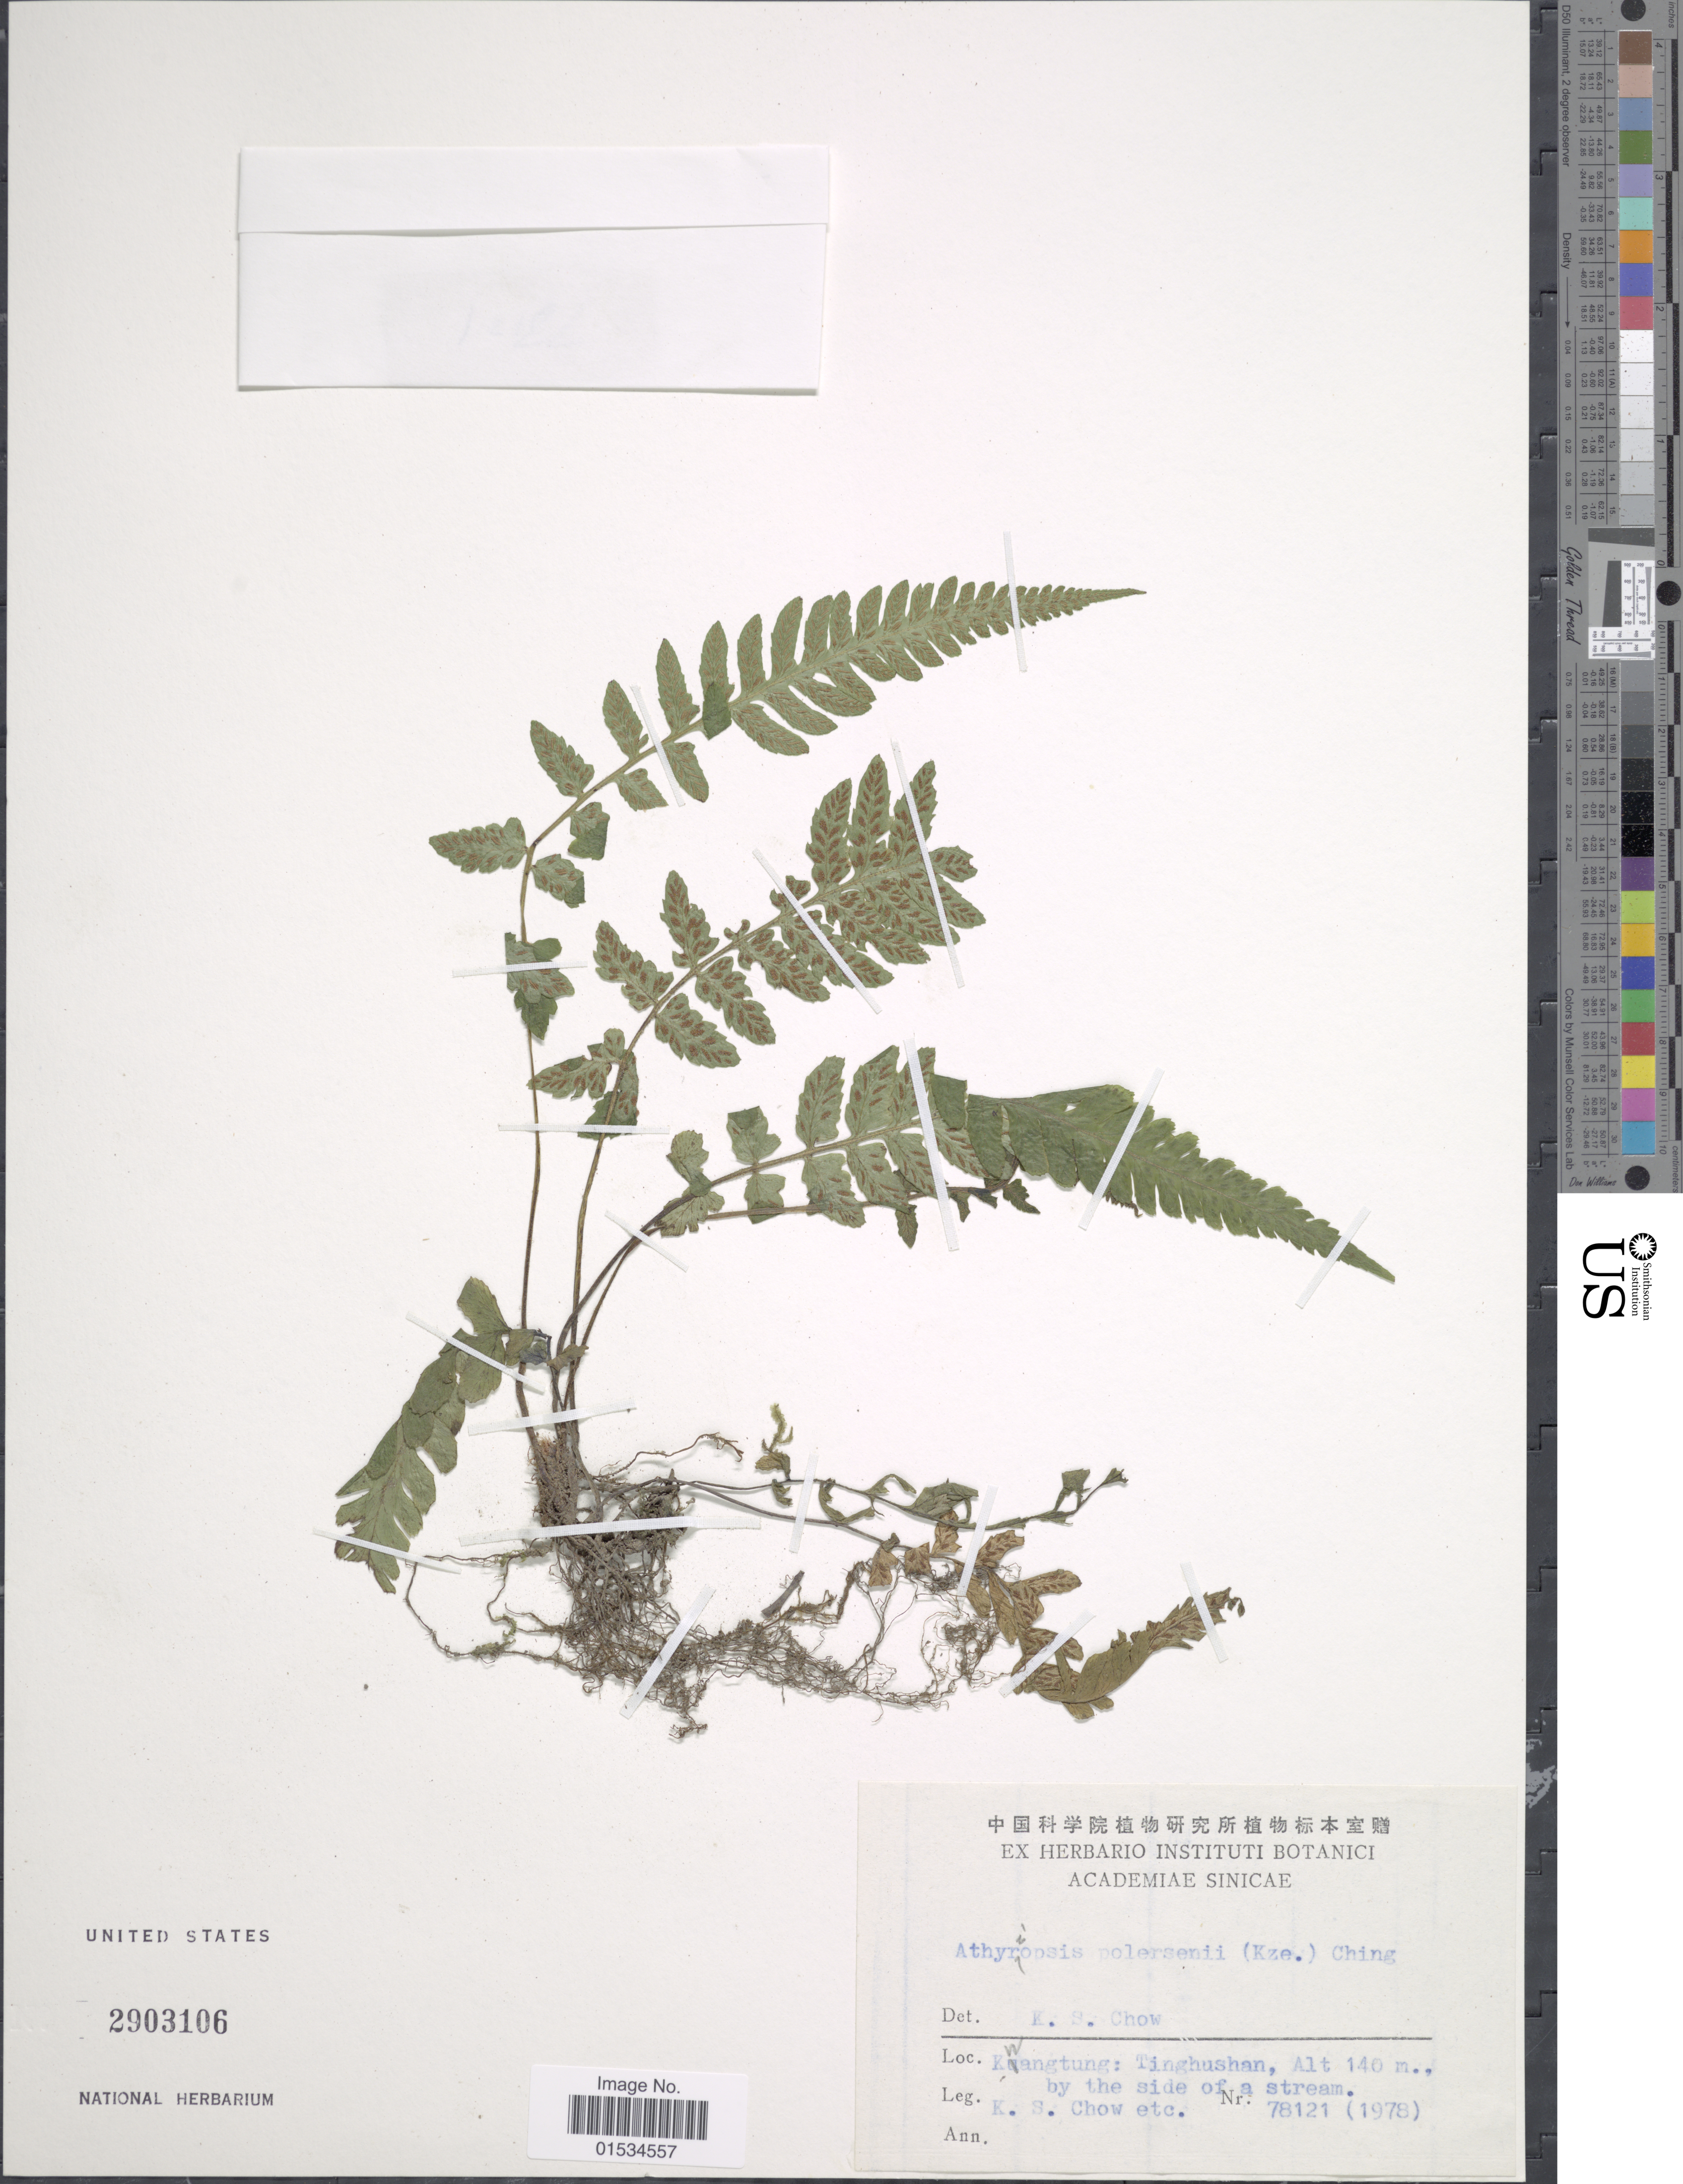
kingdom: Plantae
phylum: Tracheophyta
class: Polypodiopsida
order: Polypodiales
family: Athyriaceae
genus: Diplazium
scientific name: Diplazium sp.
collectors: K. S. Chow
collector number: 78121(1978)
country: China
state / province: Guangdong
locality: Kwangtung, Tinghushan, by the side of a stream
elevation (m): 140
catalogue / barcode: US 2903106